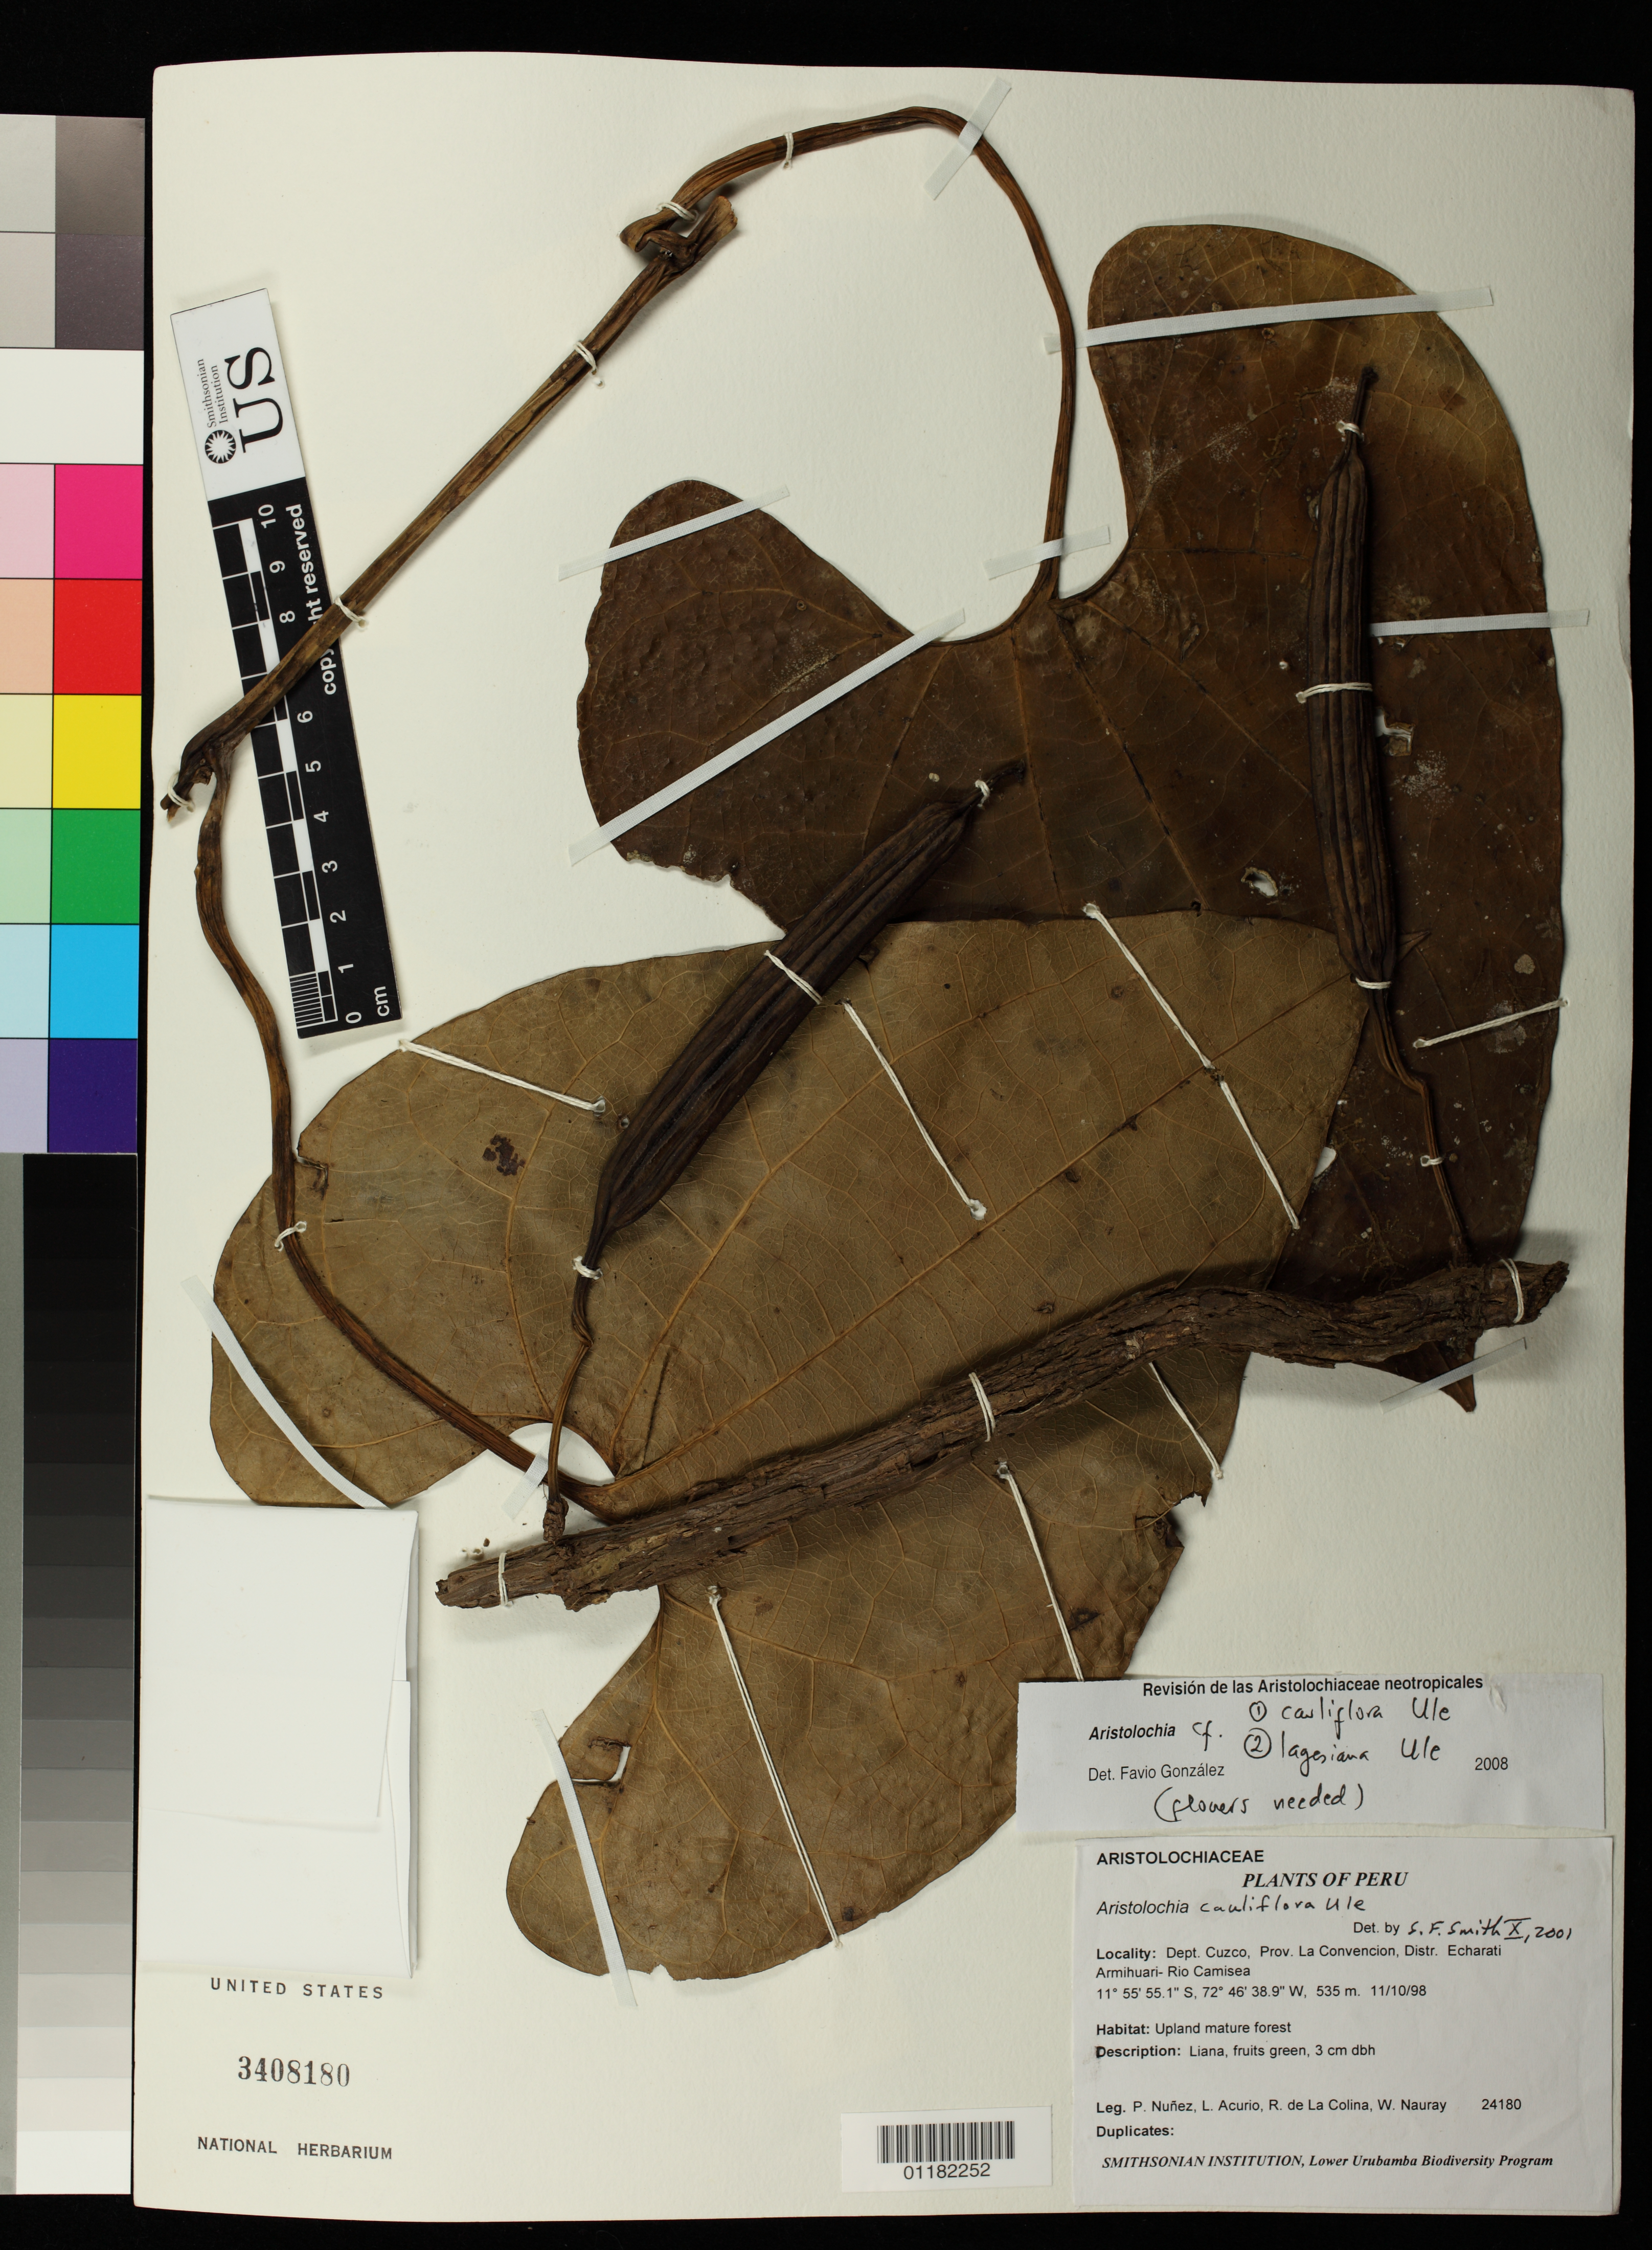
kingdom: Plantae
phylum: Tracheophyta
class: Magnoliopsida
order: Piperales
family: Aristolochiaceae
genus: Aristolochia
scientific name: Aristolochia cauliflora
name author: Ule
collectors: P. Nuñez V., L. Acurio, R. Colina & N. Nauray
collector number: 24180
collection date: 1998-10-11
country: Peru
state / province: Cusco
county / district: La Convención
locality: Distr. Echarati Armihuari-Rio Camisea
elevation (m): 535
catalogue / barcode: US 3408180